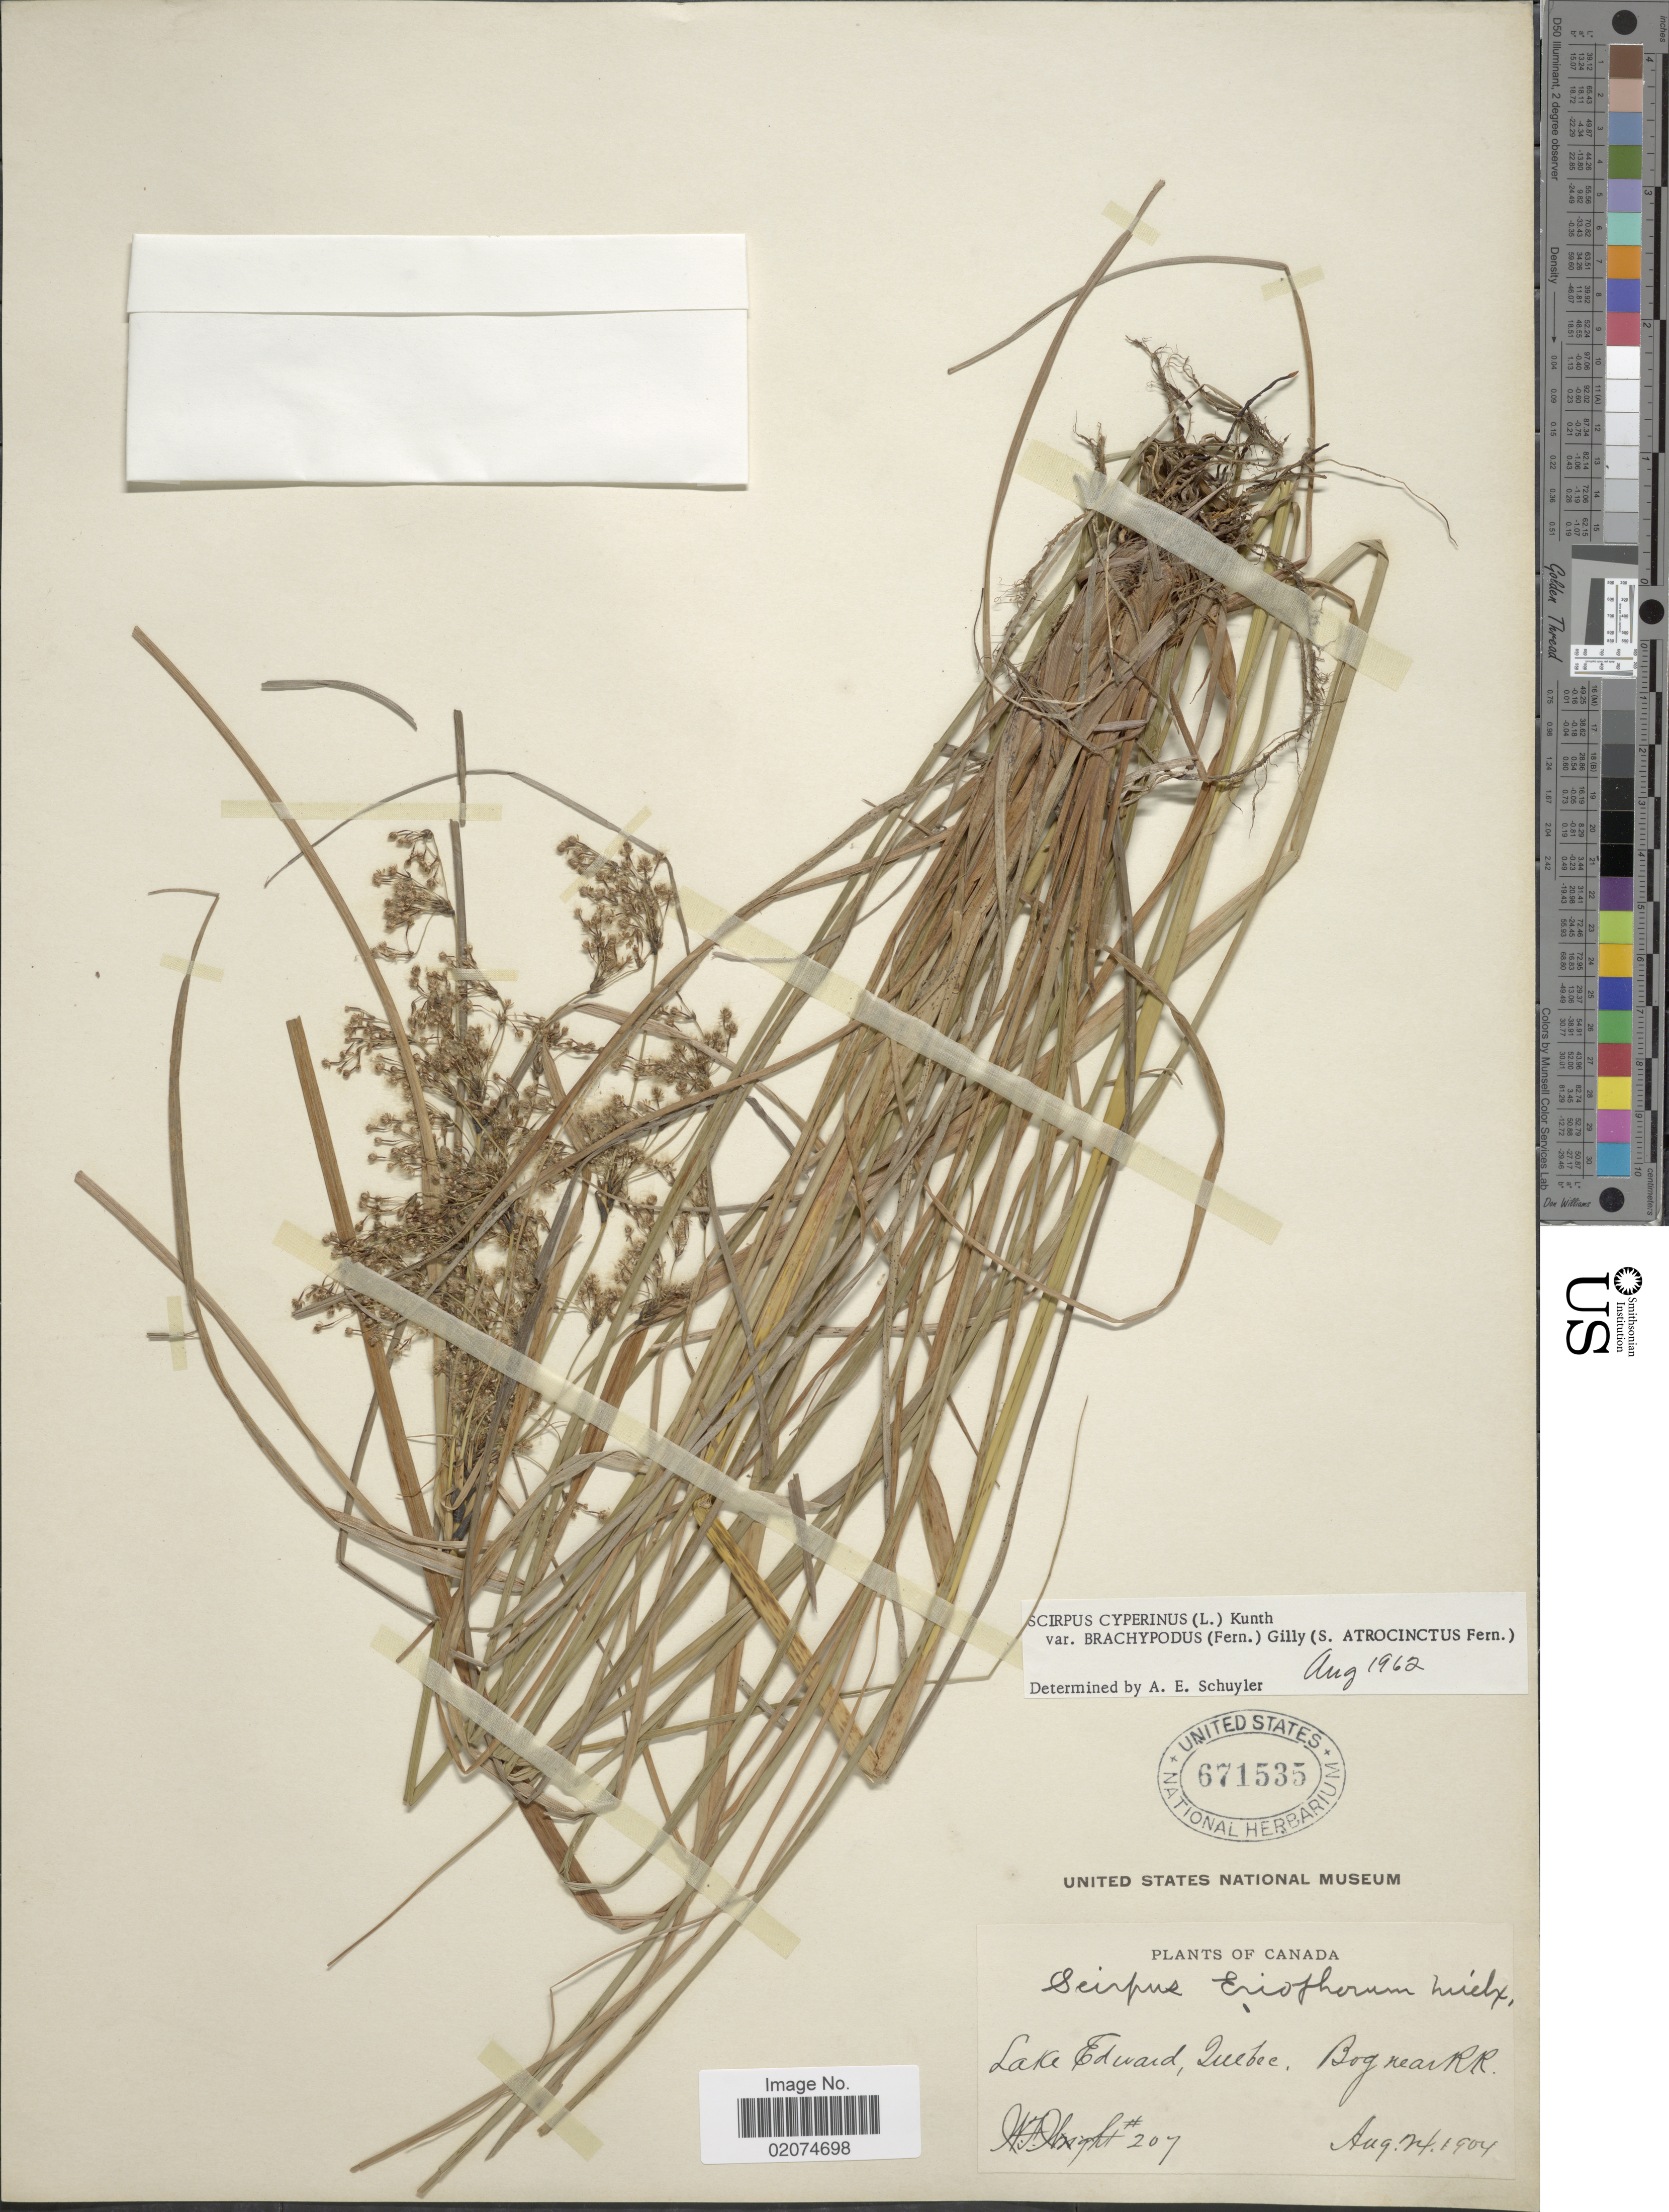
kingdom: Plantae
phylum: Tracheophyta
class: Liliopsida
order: Poales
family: Cyperaceae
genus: Scirpus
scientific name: Scirpus atrocinctus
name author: Fernald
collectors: W. F. Wright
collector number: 207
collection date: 1904-08-24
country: Canada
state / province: Quebec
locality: Lake Edward, Quebec. Bog near R.R.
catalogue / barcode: US 671535